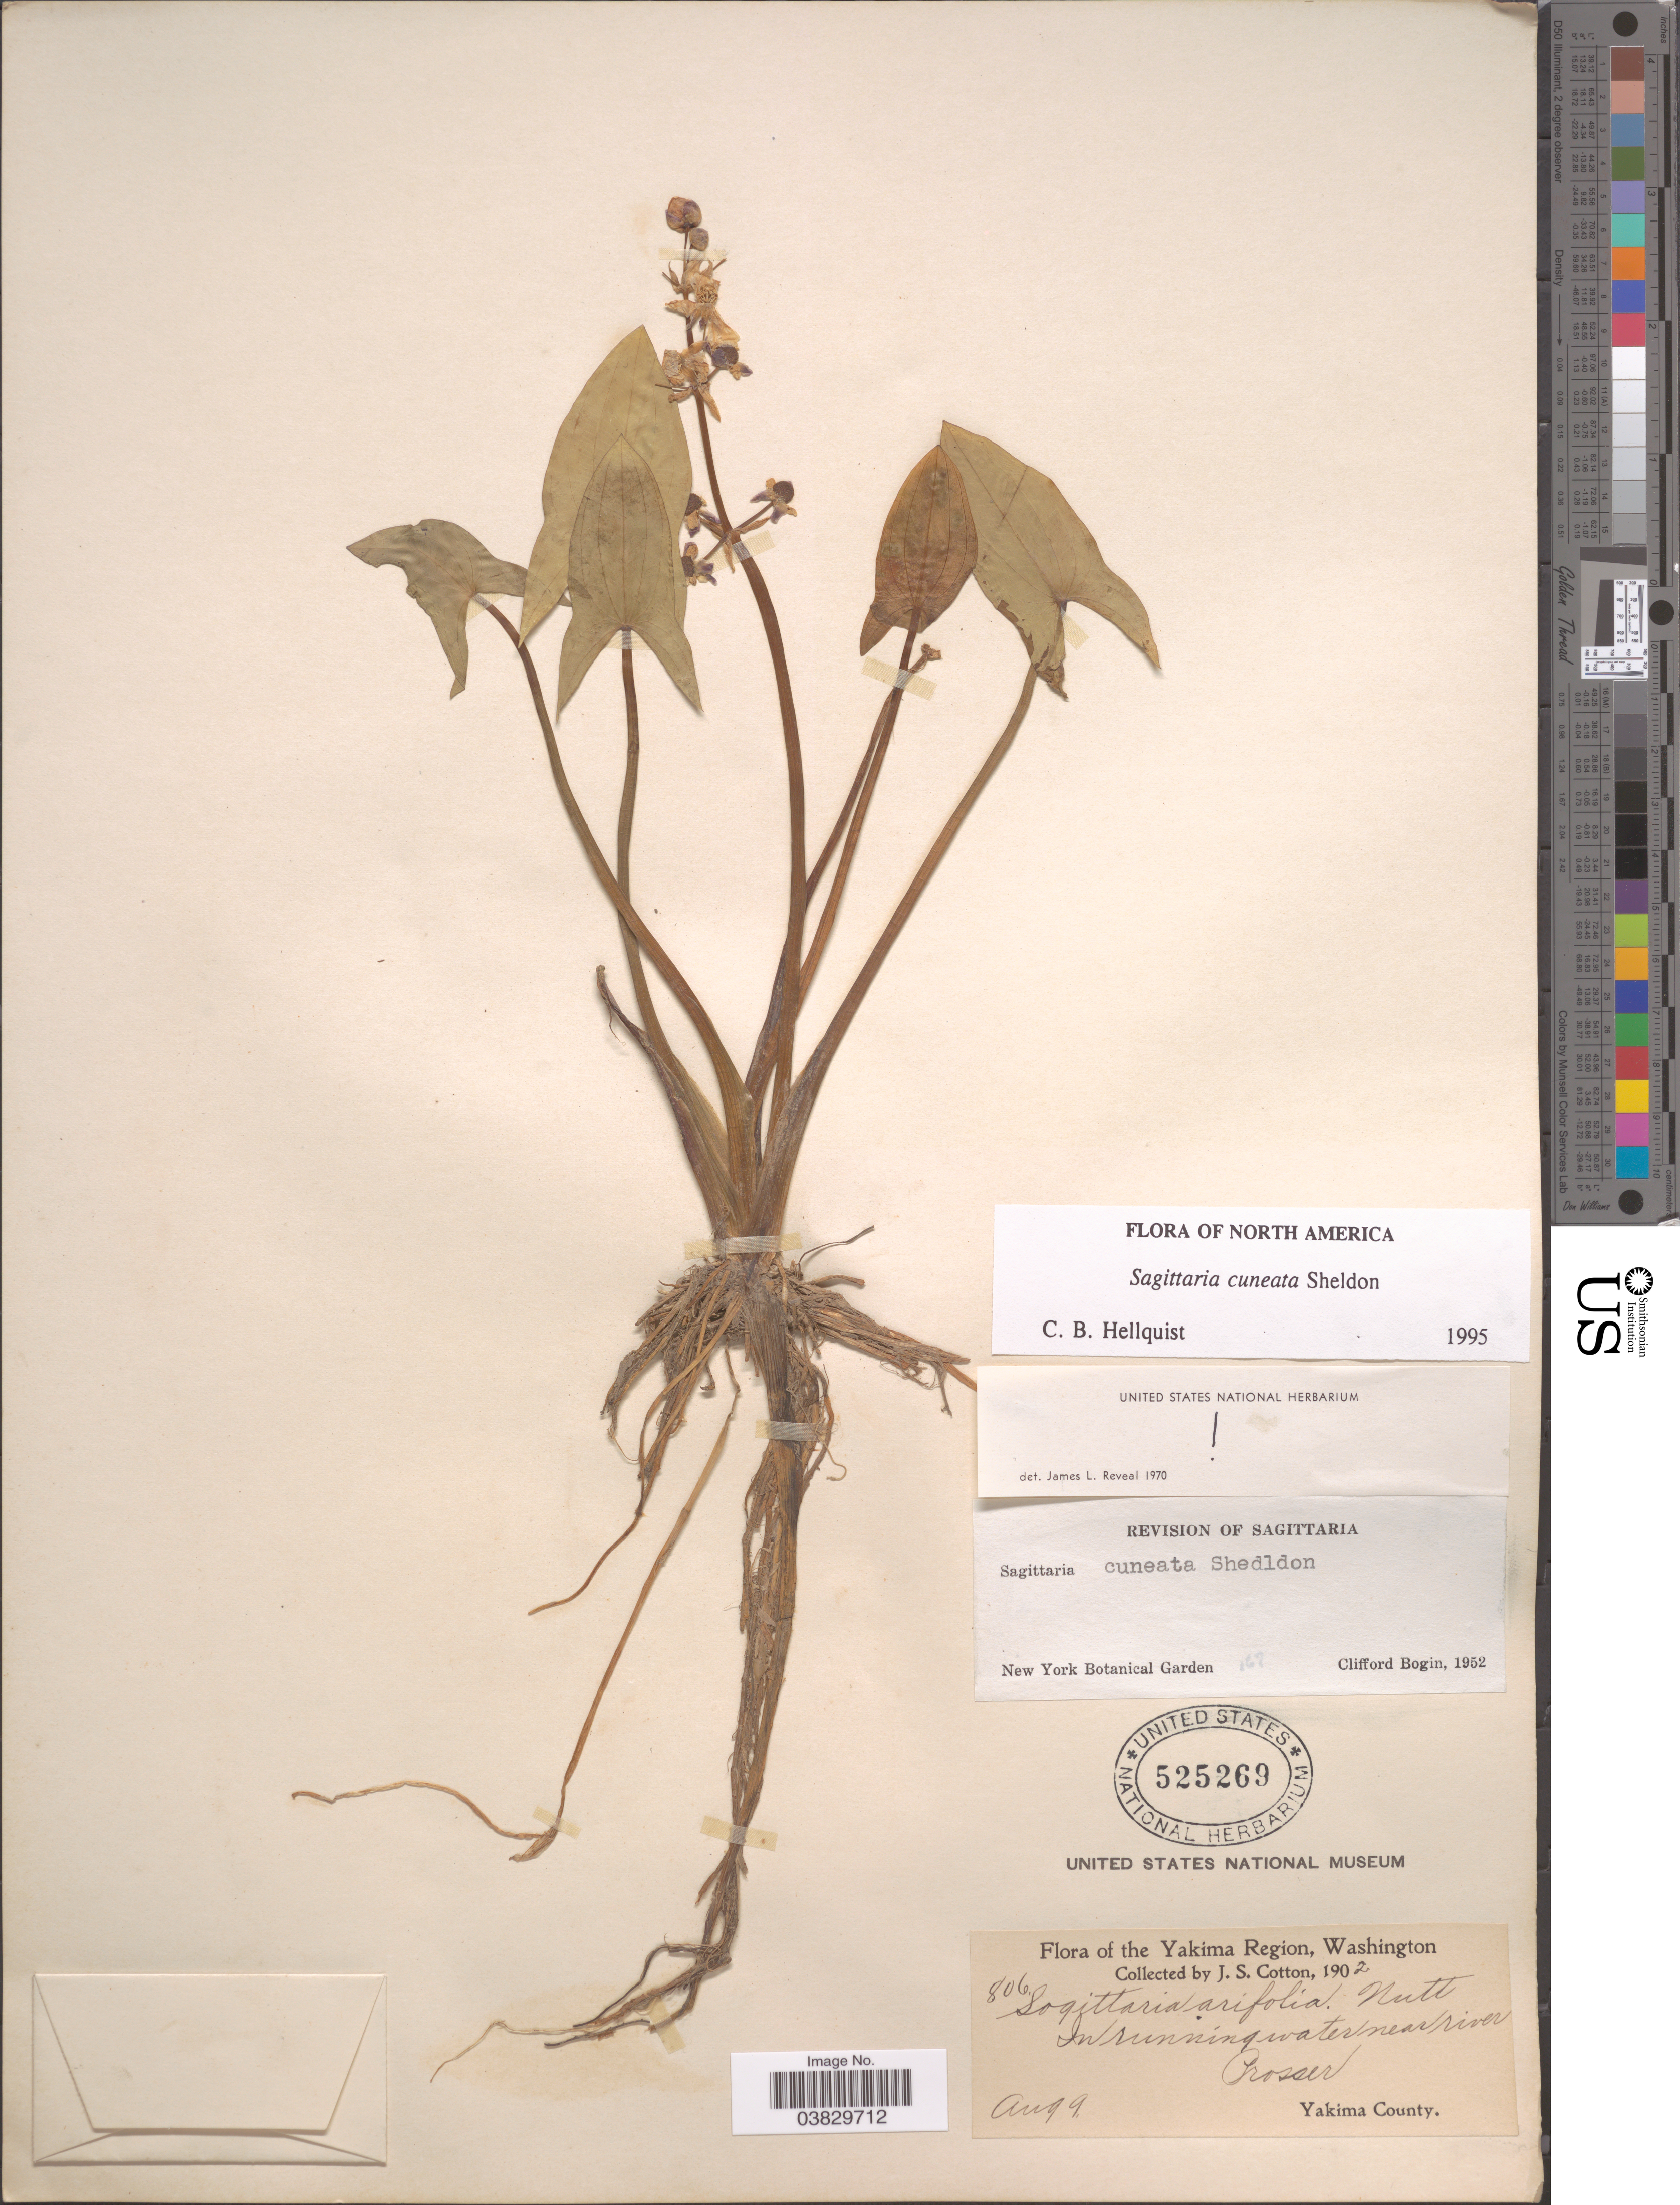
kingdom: Plantae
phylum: Tracheophyta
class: Liliopsida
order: Alismatales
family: Alismataceae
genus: Sagittaria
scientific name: Sagittaria cuneata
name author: E. Sheld.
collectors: J. S. Cotton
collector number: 806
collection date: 1902-08-09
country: United States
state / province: Washington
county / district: Yakima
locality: Yakima Region. In running water near river. Prosser. Yakima County.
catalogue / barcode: US 525269